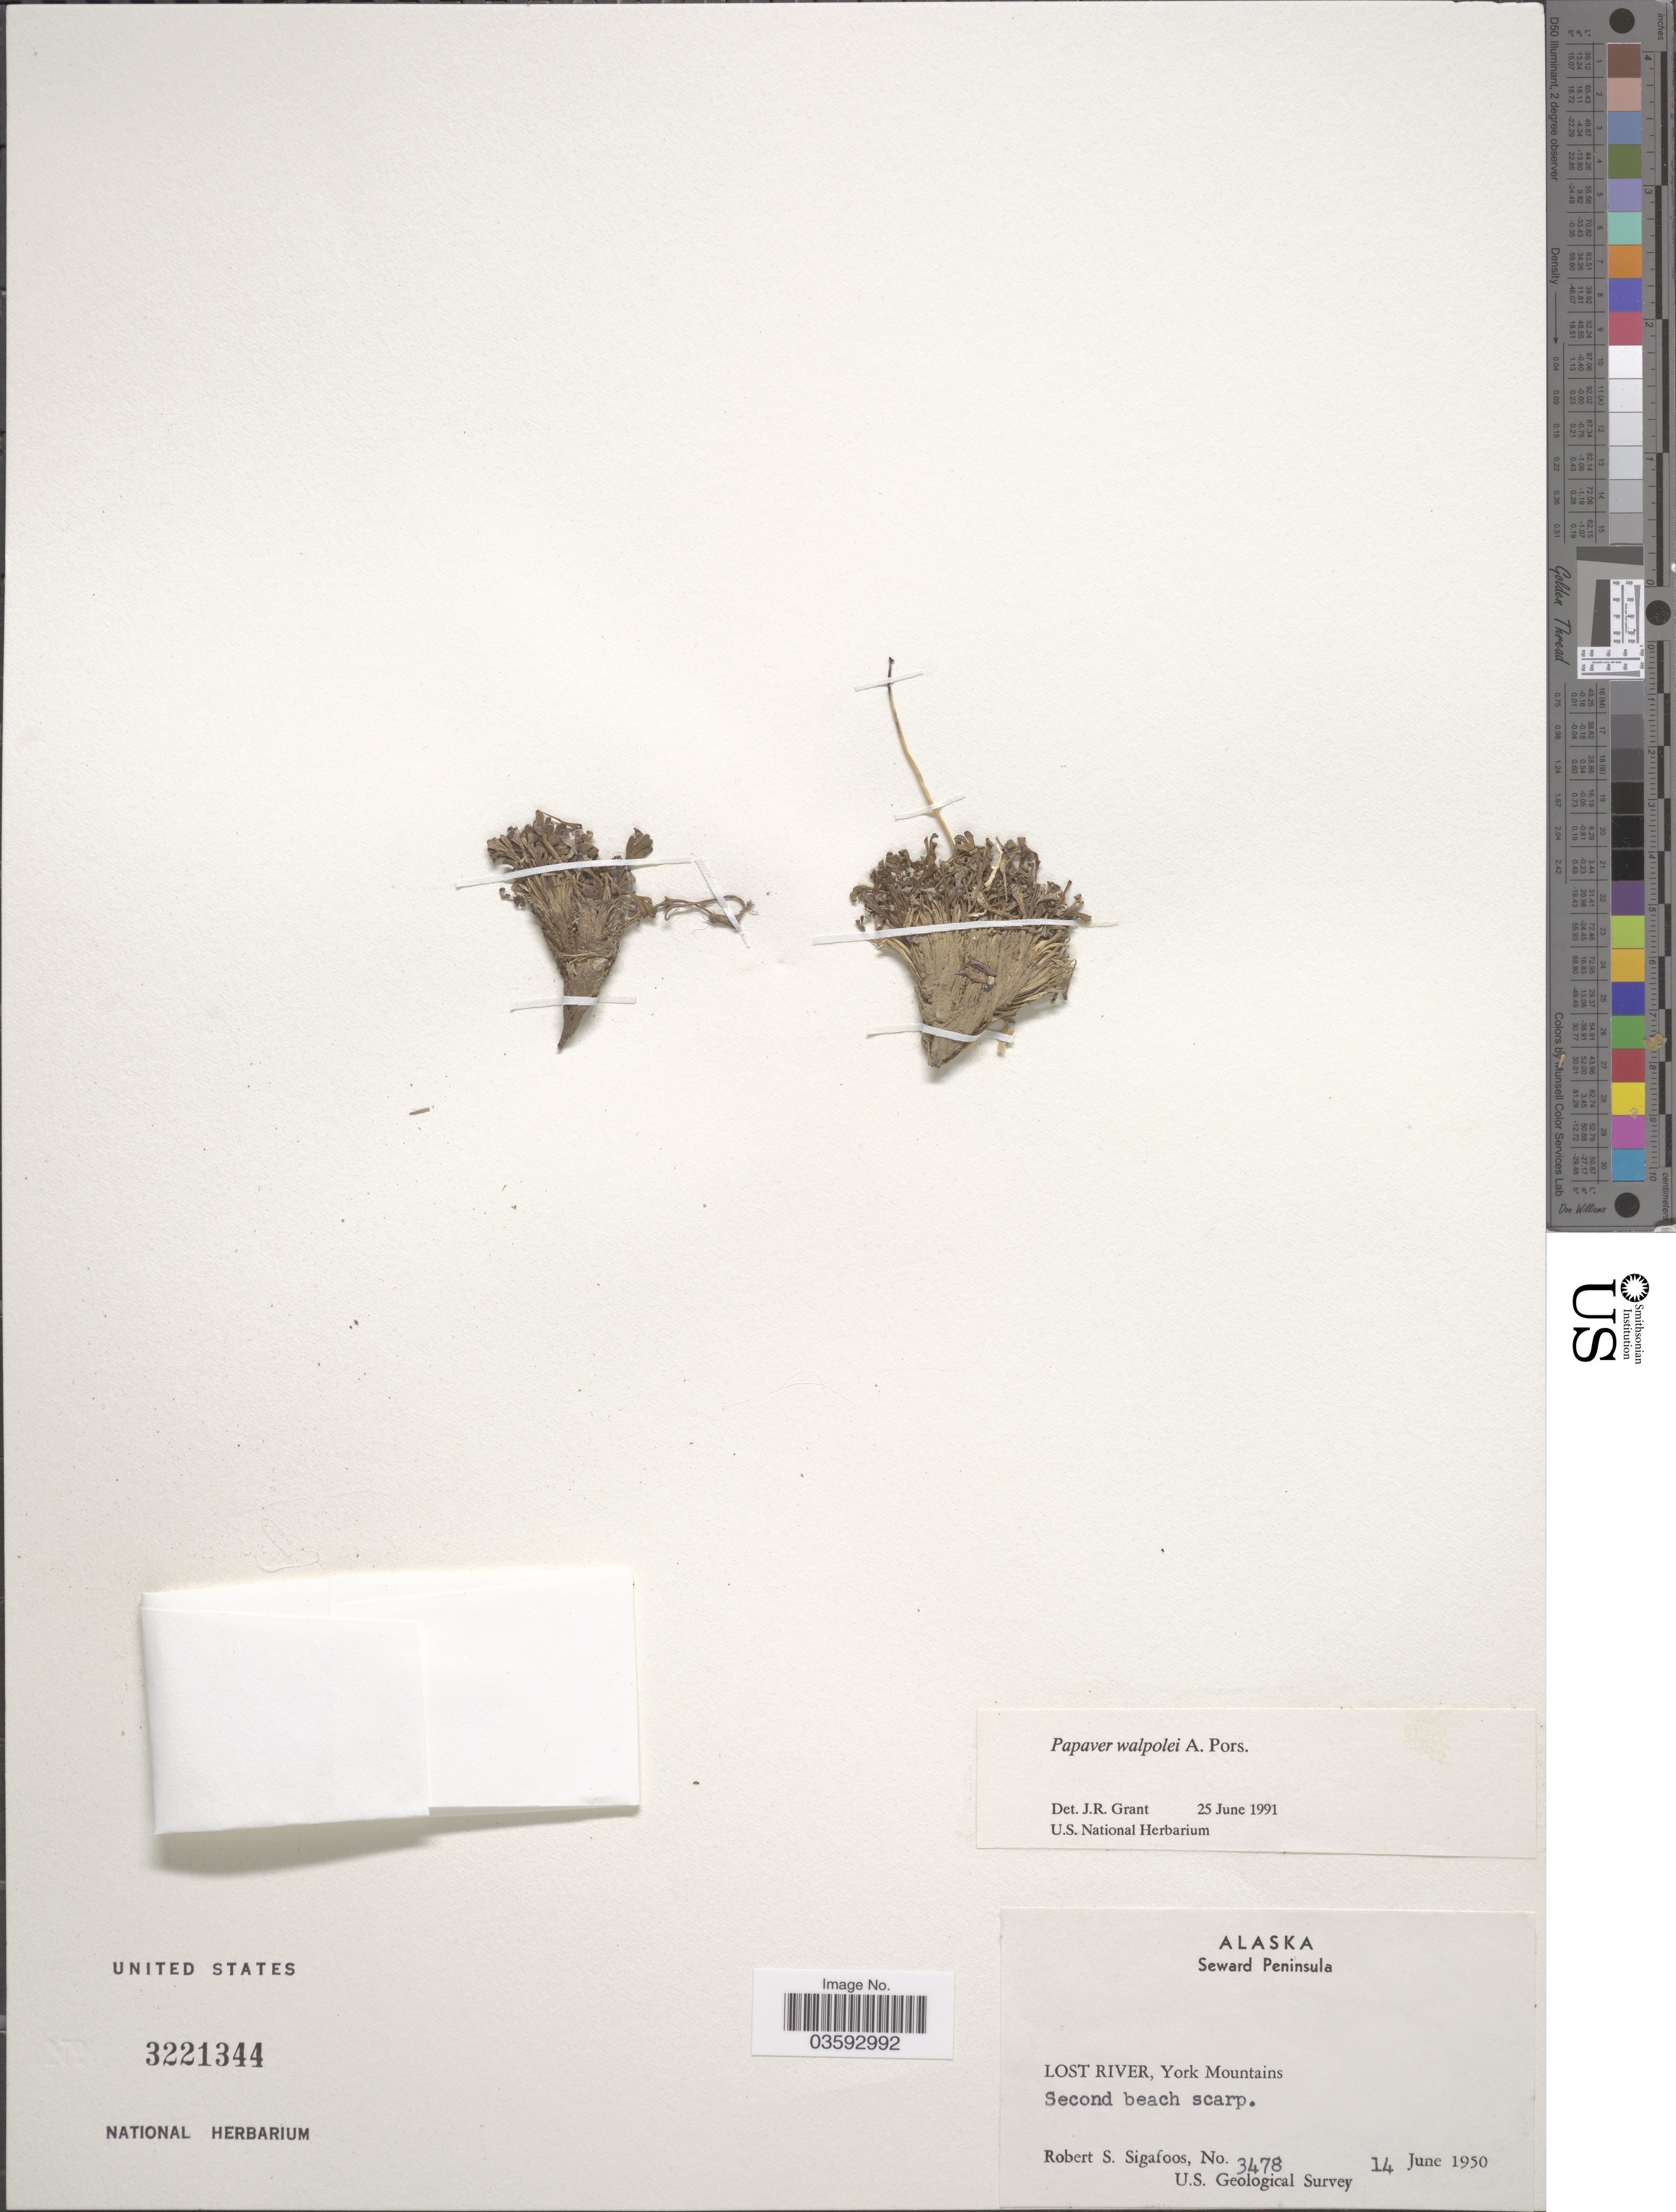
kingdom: Plantae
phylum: Tracheophyta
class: Magnoliopsida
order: Ranunculales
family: Papaveraceae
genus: Papaver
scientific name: Papaver walpolei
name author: A.E. Porsild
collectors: R. Sigafoos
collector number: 3478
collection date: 1950-06-14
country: United States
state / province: Alaska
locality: Seward Peninsula. Lost River, York Mountains.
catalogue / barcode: US 3221344